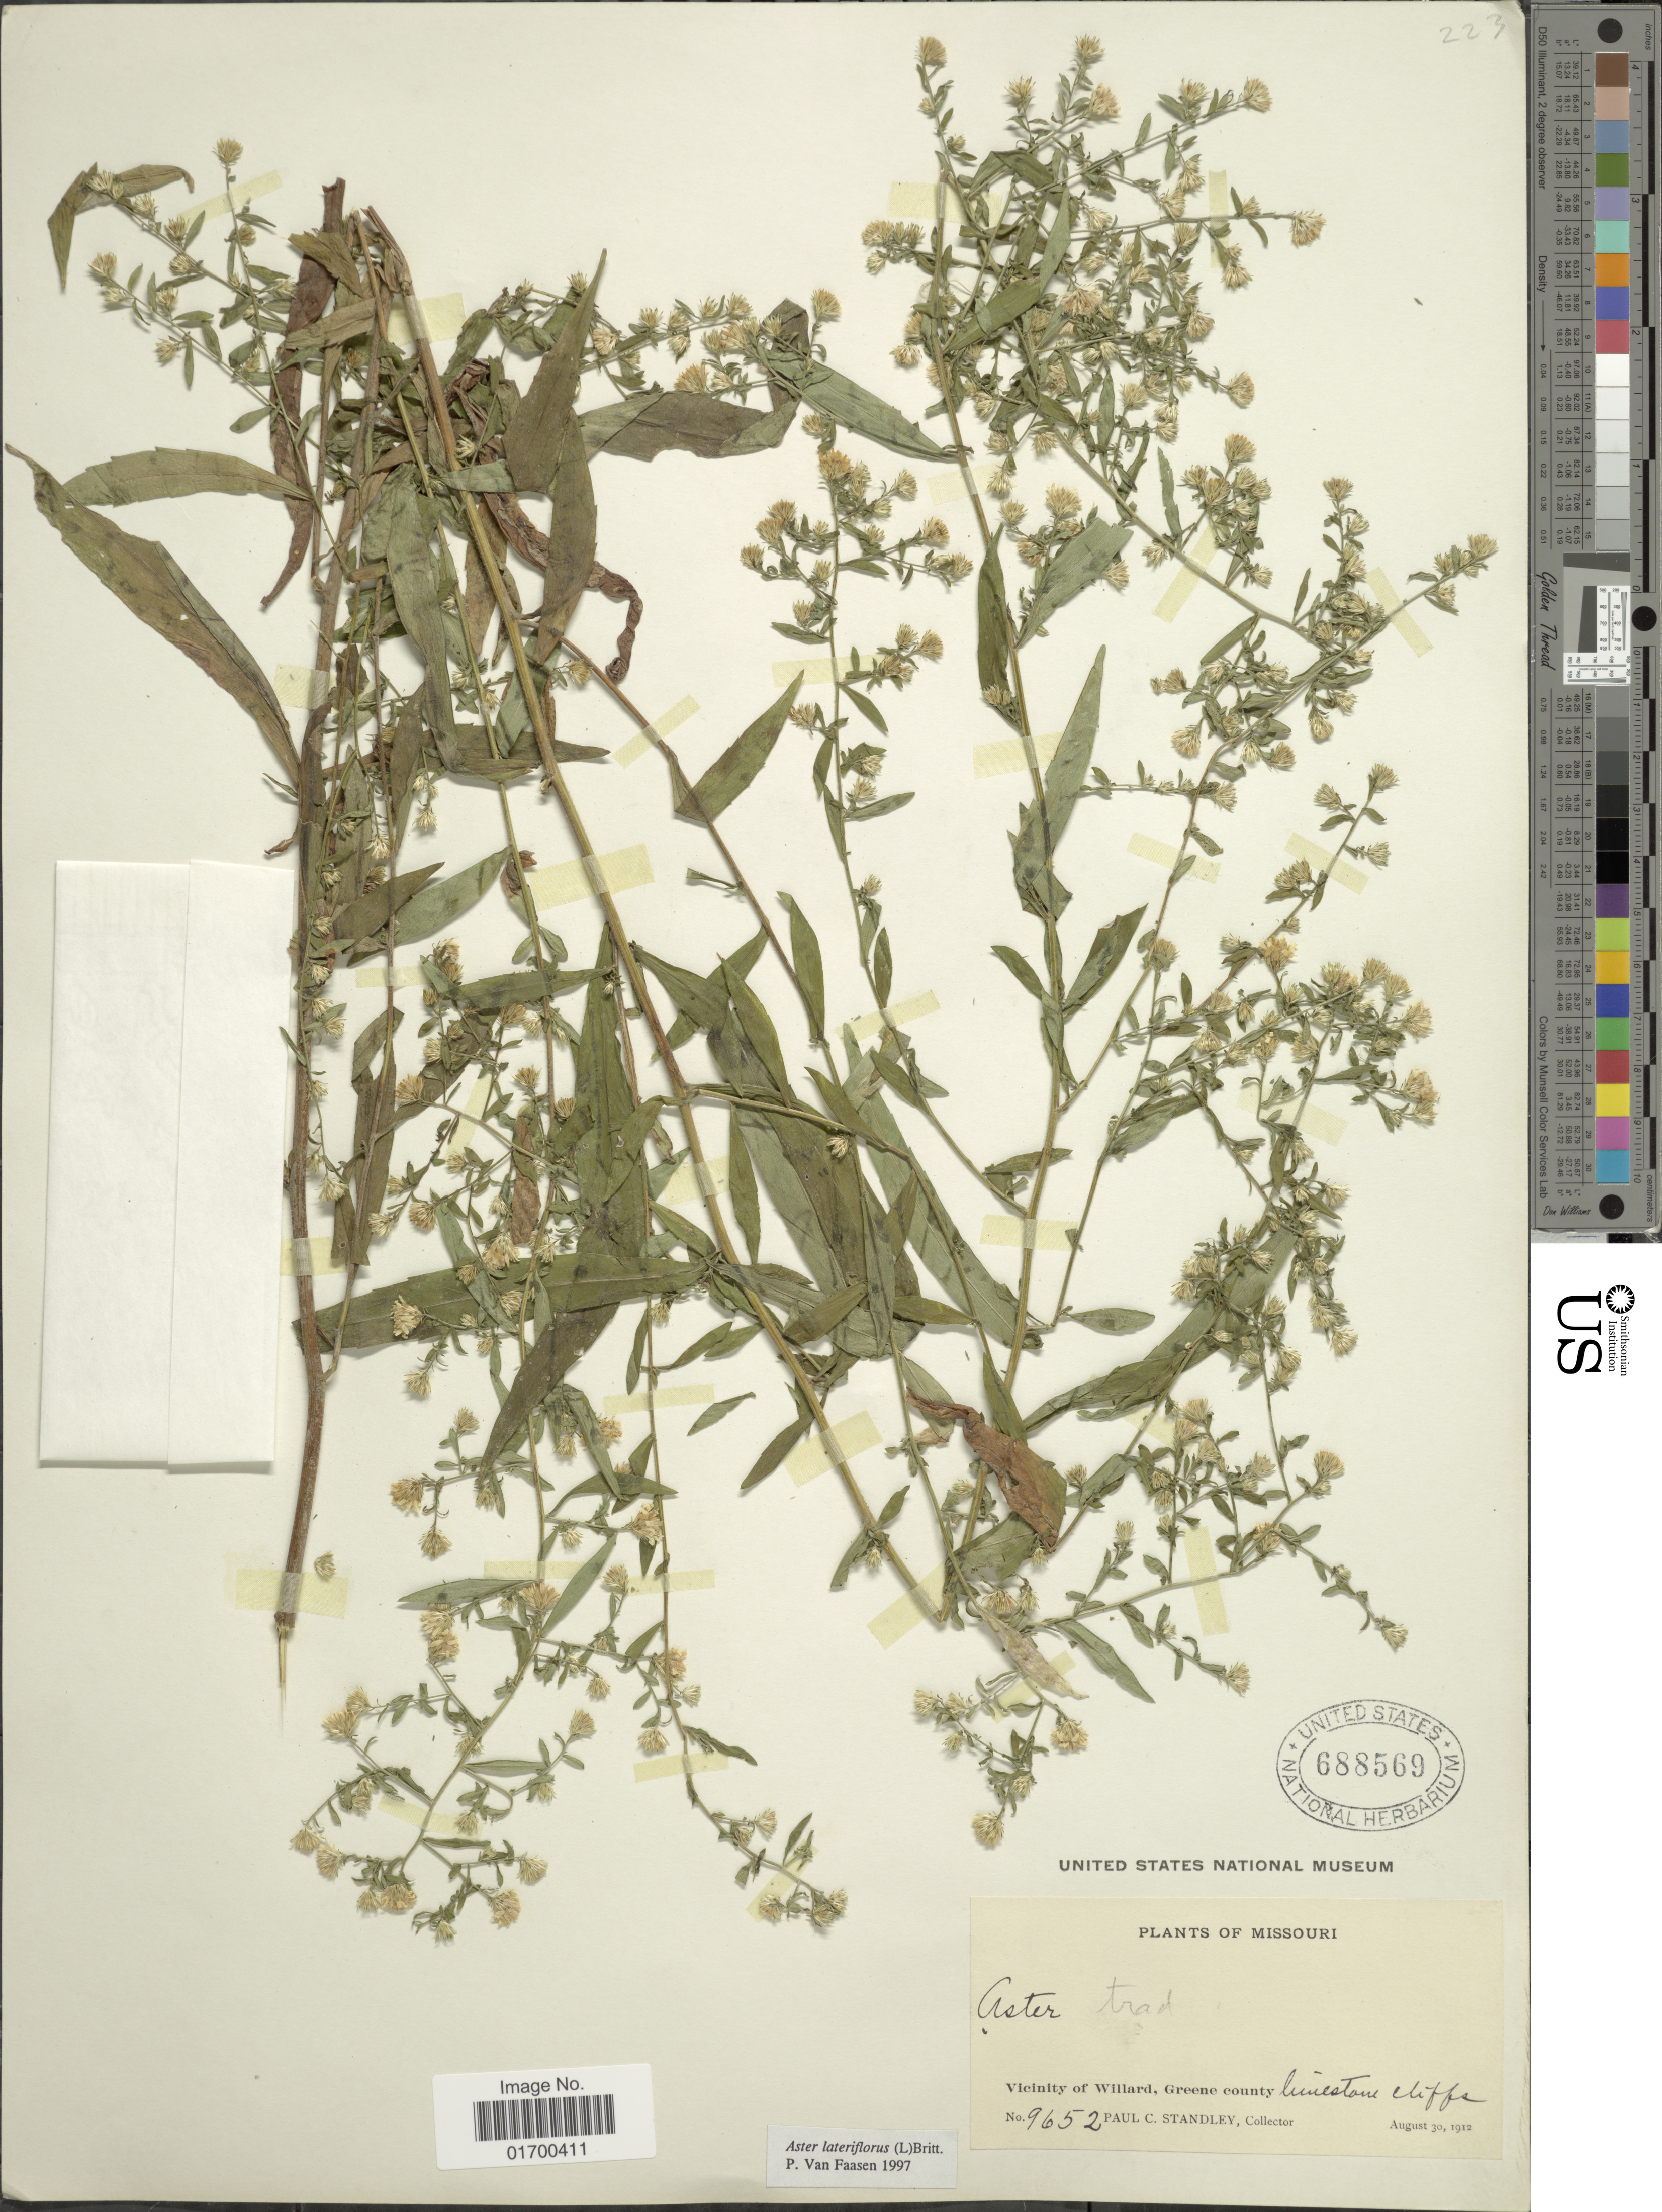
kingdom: Plantae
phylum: Tracheophyta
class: Magnoliopsida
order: Asterales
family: Asteraceae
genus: Symphyotrichum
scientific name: Symphyotrichum lateriflorum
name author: (L.) Á. Löve & D. Löve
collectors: P. C. Standley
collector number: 9652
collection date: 1912-08-30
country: United States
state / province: Missouri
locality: Vicinity of Willard, Greene County, limestone, cliffs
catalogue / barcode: US 688569